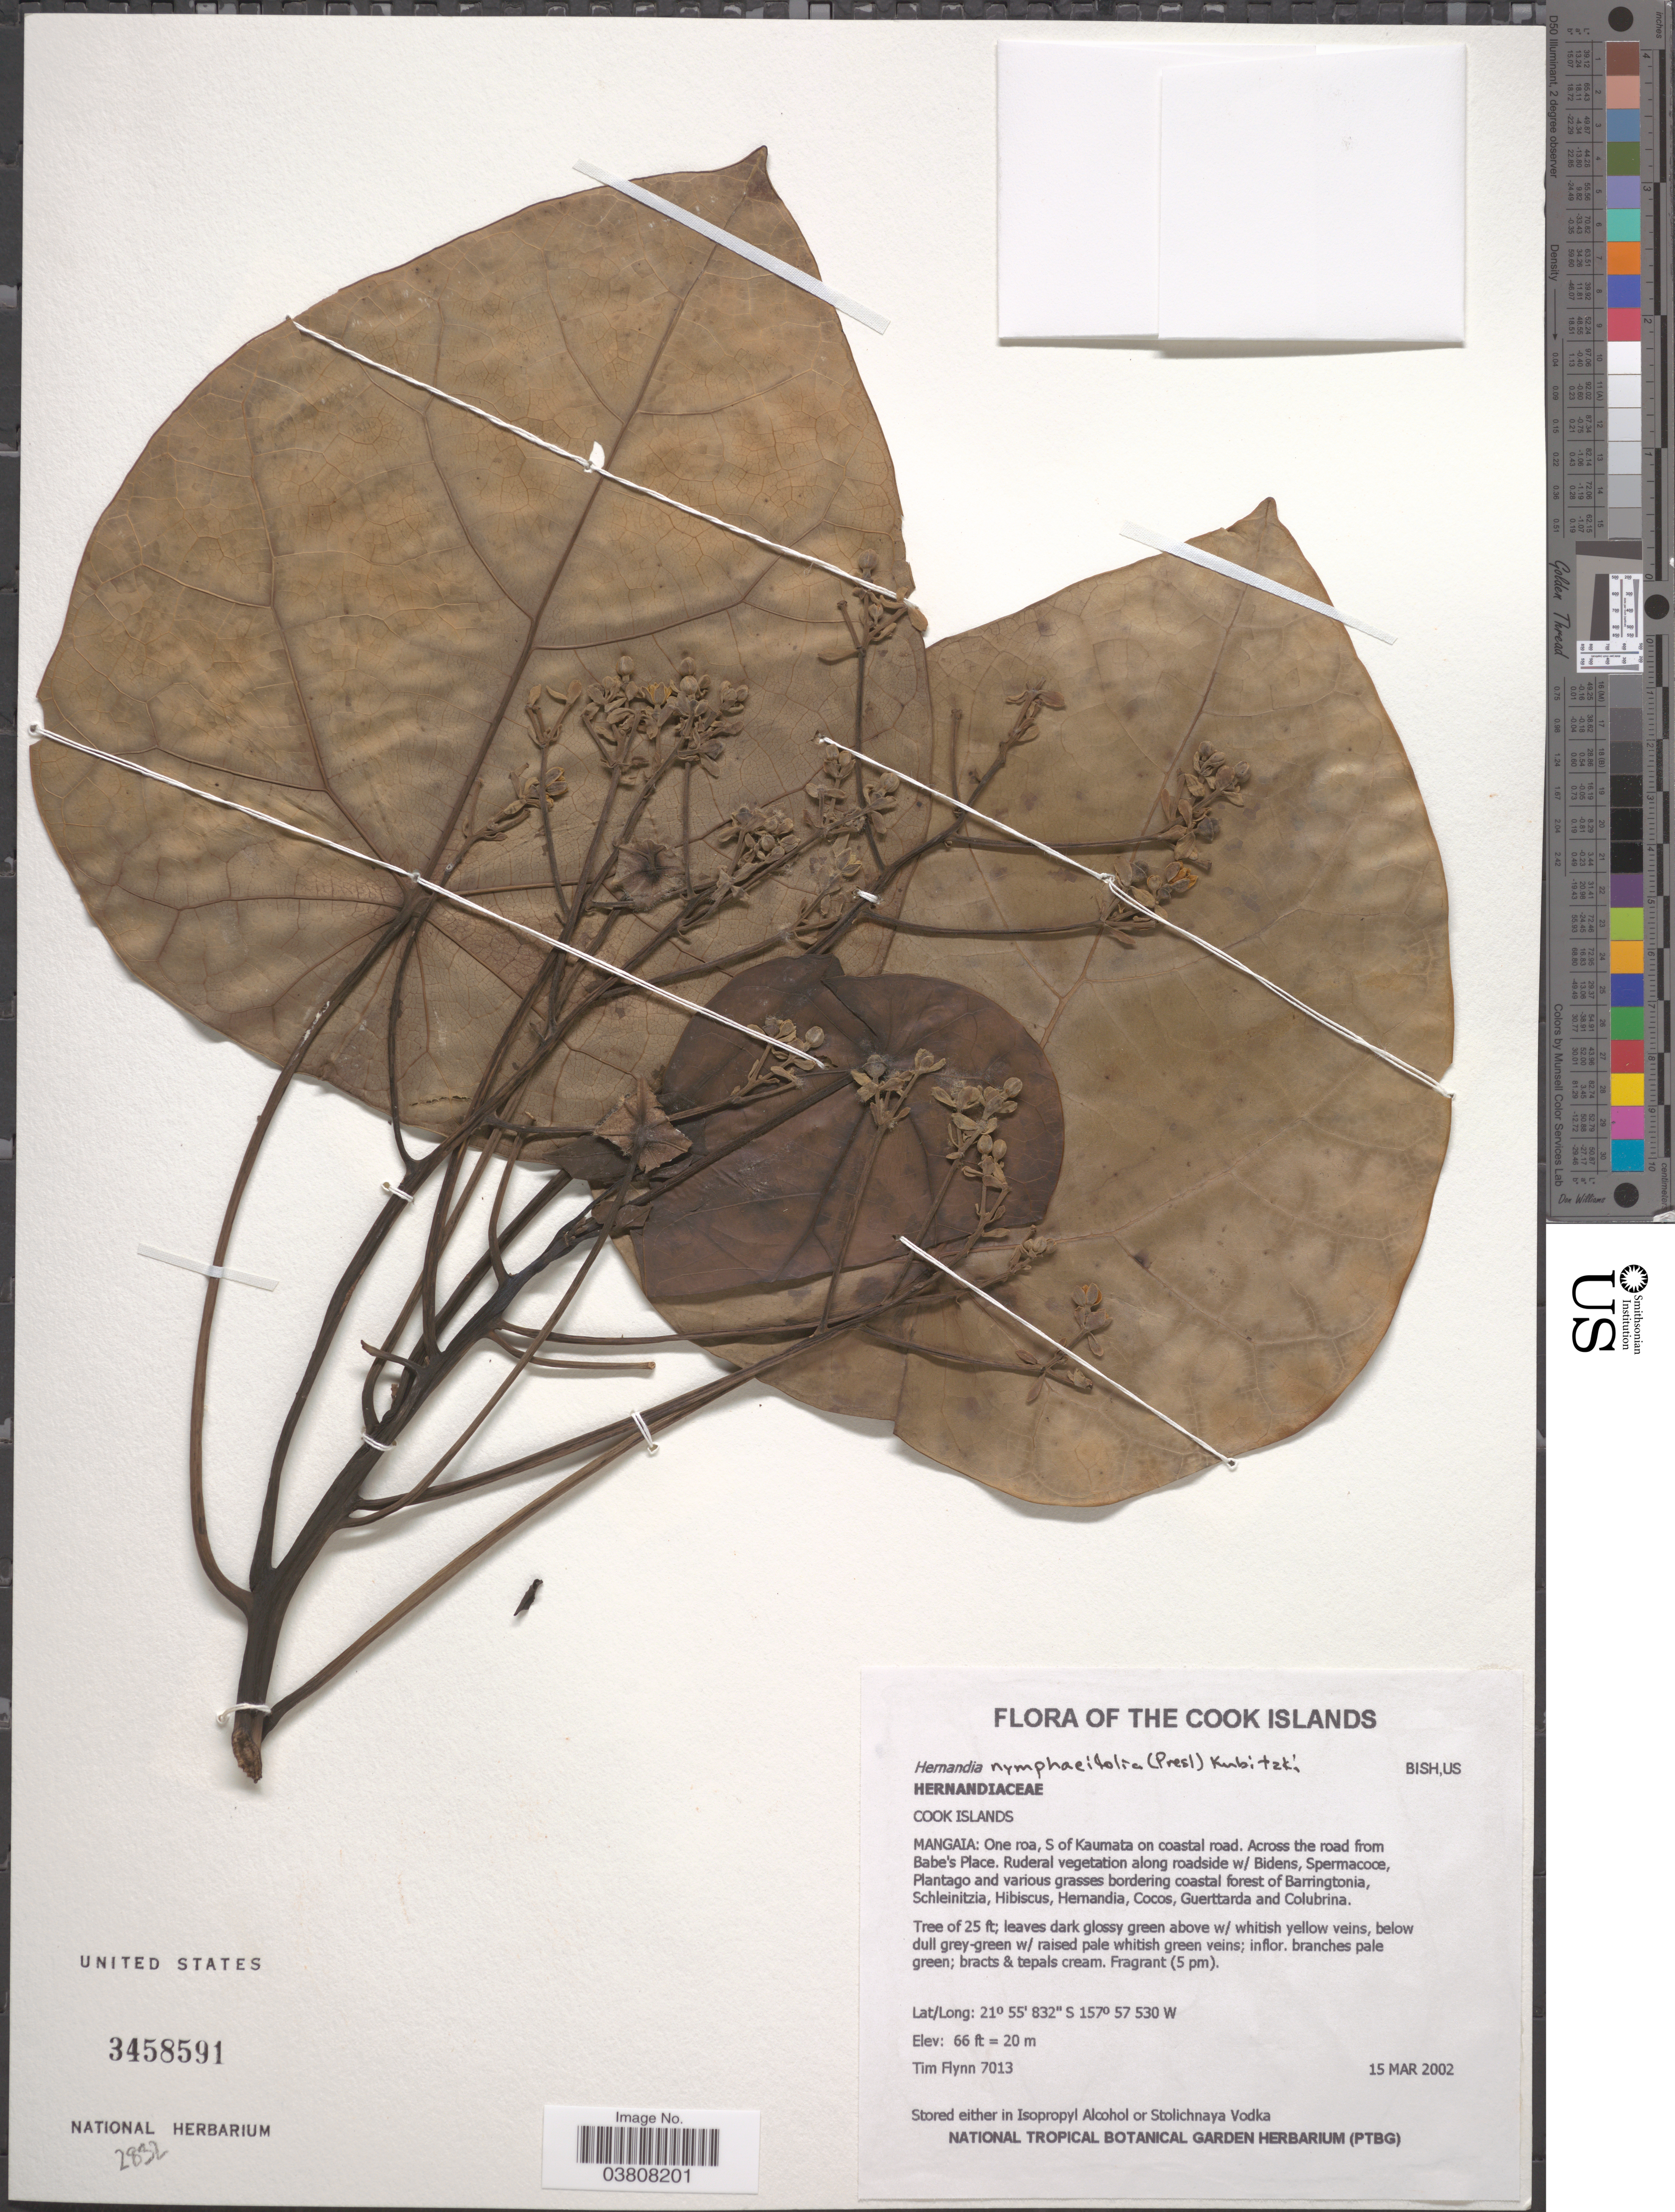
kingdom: Plantae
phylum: Tracheophyta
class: Magnoliopsida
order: Laurales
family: Hernandiaceae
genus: Hernandia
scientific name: Hernandia nymphaeifolia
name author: (C. Presl) Kubitzki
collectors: T. Flynn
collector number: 7013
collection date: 2002-03-15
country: Cook Islands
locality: Mangaia: One roa, S of Kaumata on coastal road. Across the road from Babe's Place.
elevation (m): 20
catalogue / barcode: US 3458591